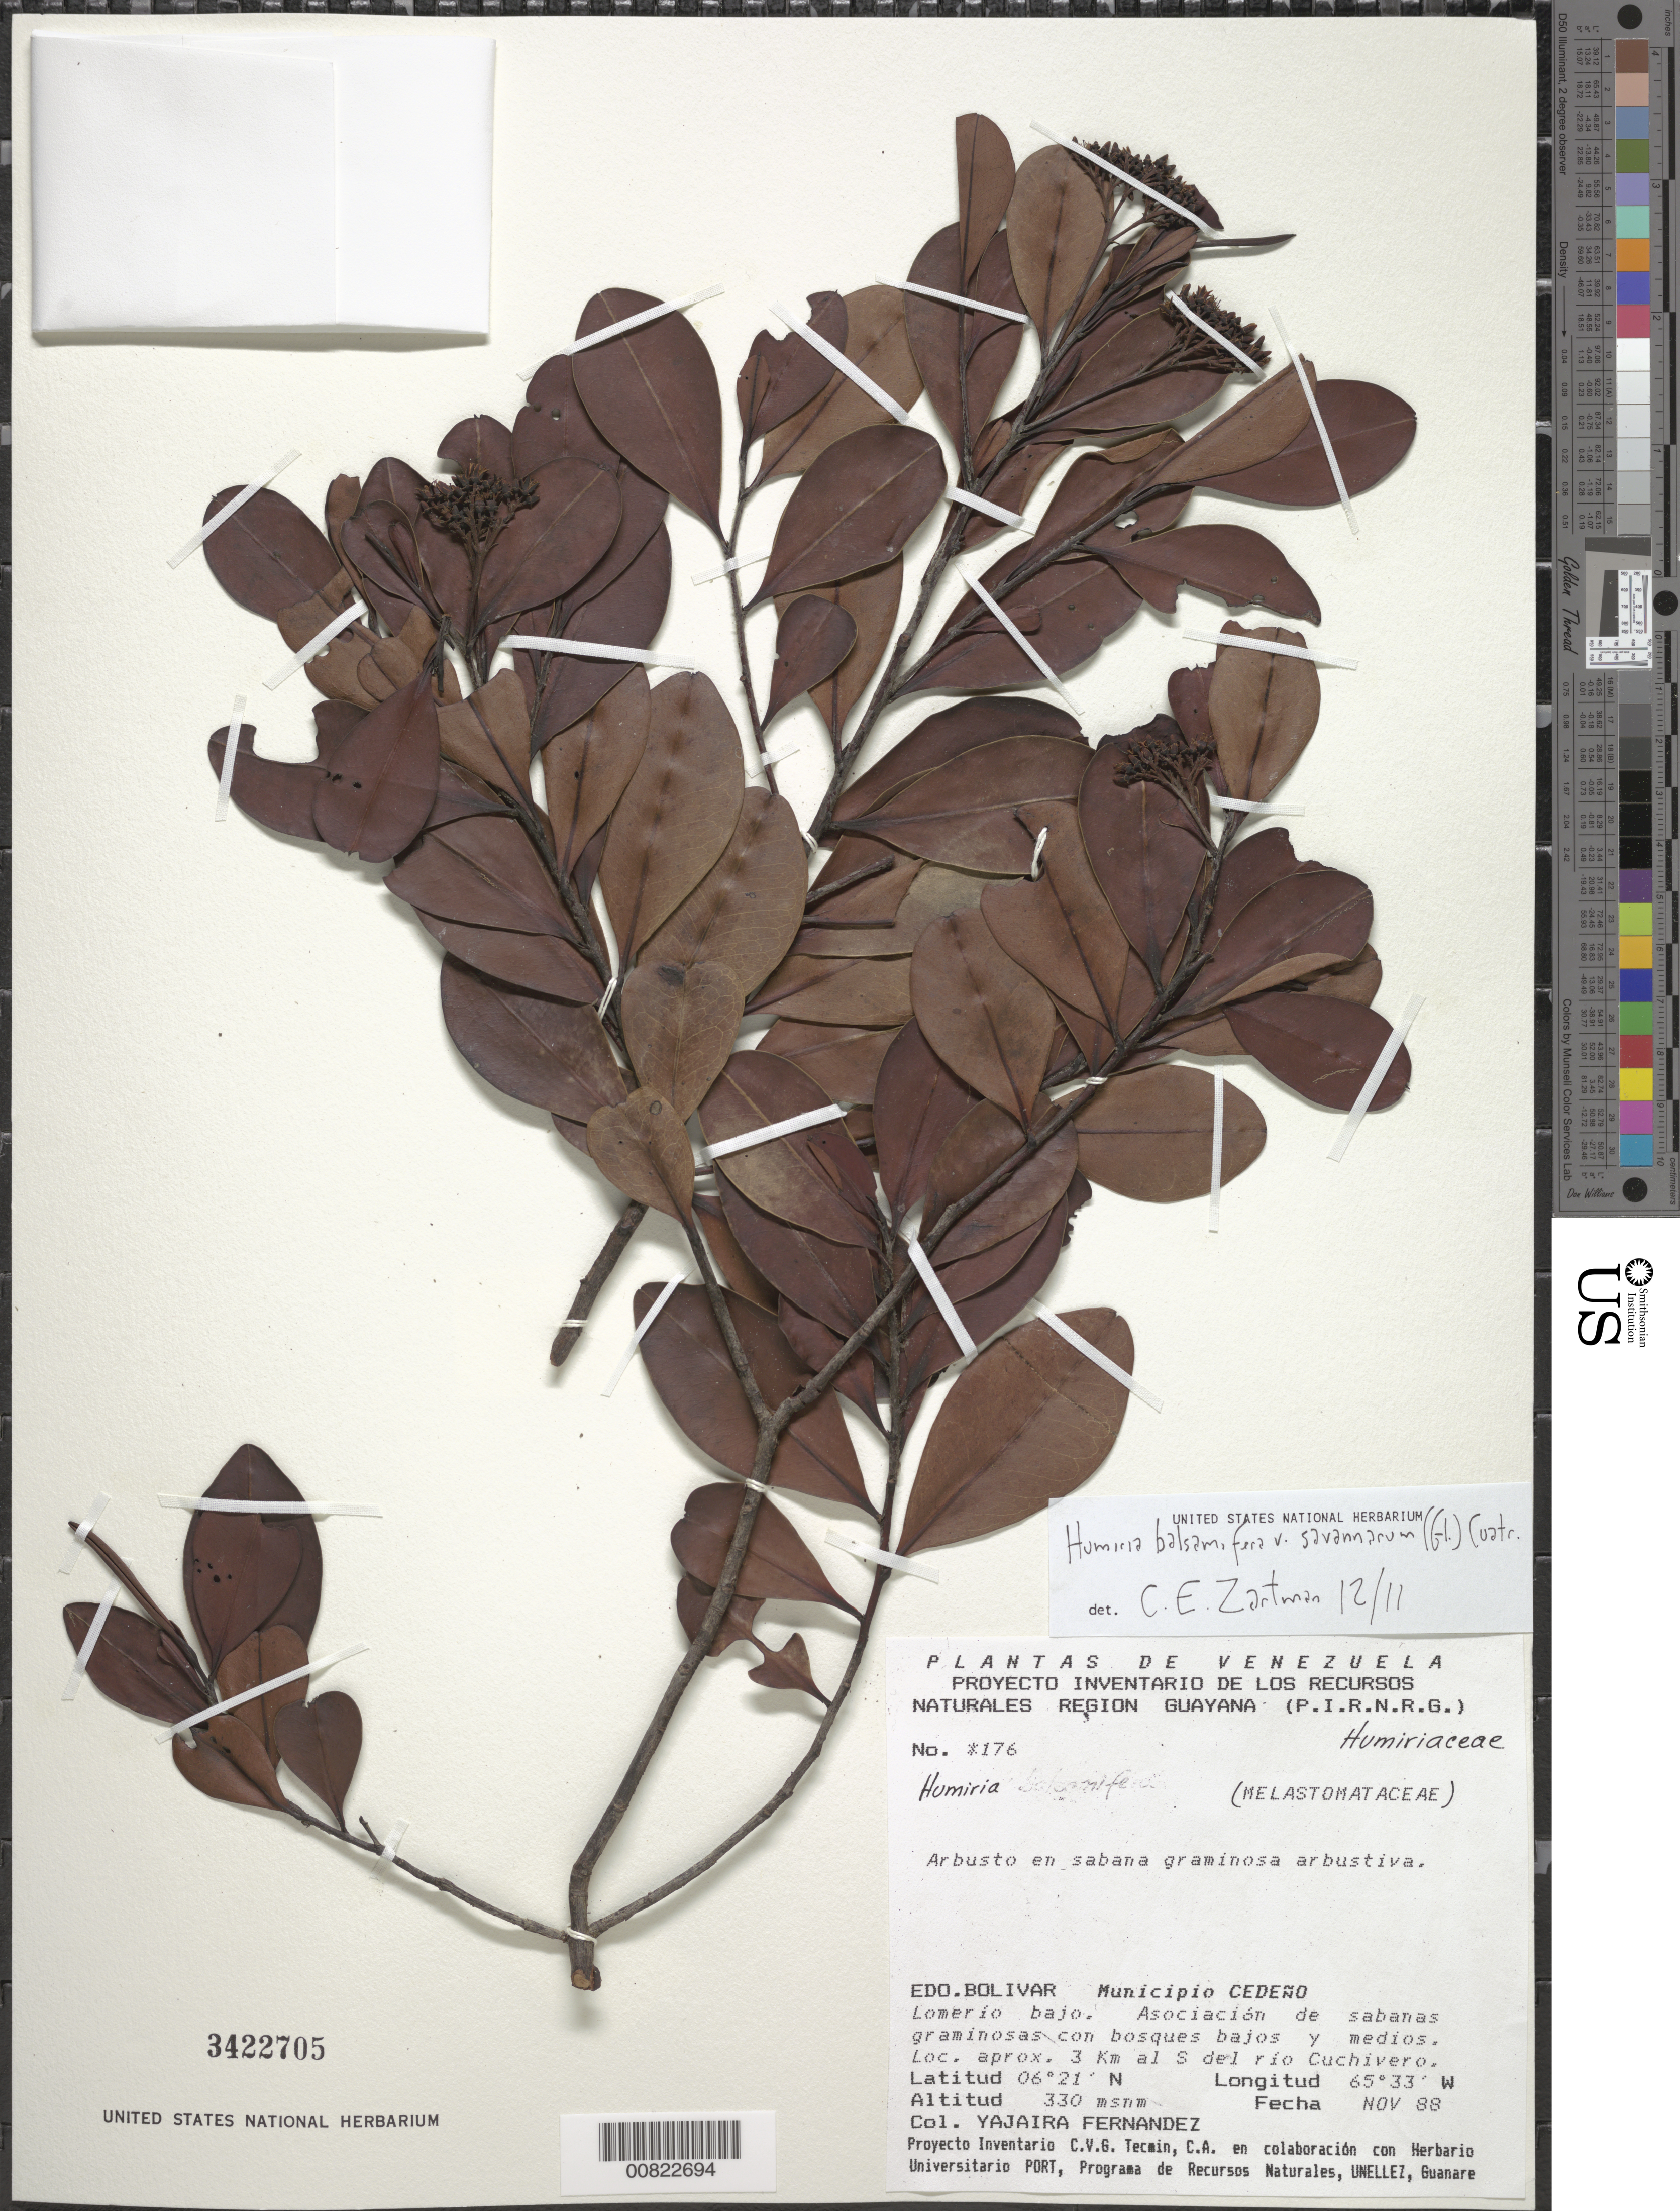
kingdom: Plantae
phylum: Tracheophyta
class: Magnoliopsida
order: Malpighiales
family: Humiriaceae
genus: Humiria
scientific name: Humiria sp.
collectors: Y. Fernandez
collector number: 176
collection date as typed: Nov-88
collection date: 1988-11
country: Venezuela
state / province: Bolívar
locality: Mun. Cedeño, 3 km S del of Río Cuchivero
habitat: Sabana graminosa arbustiva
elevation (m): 330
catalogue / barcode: US 3422705